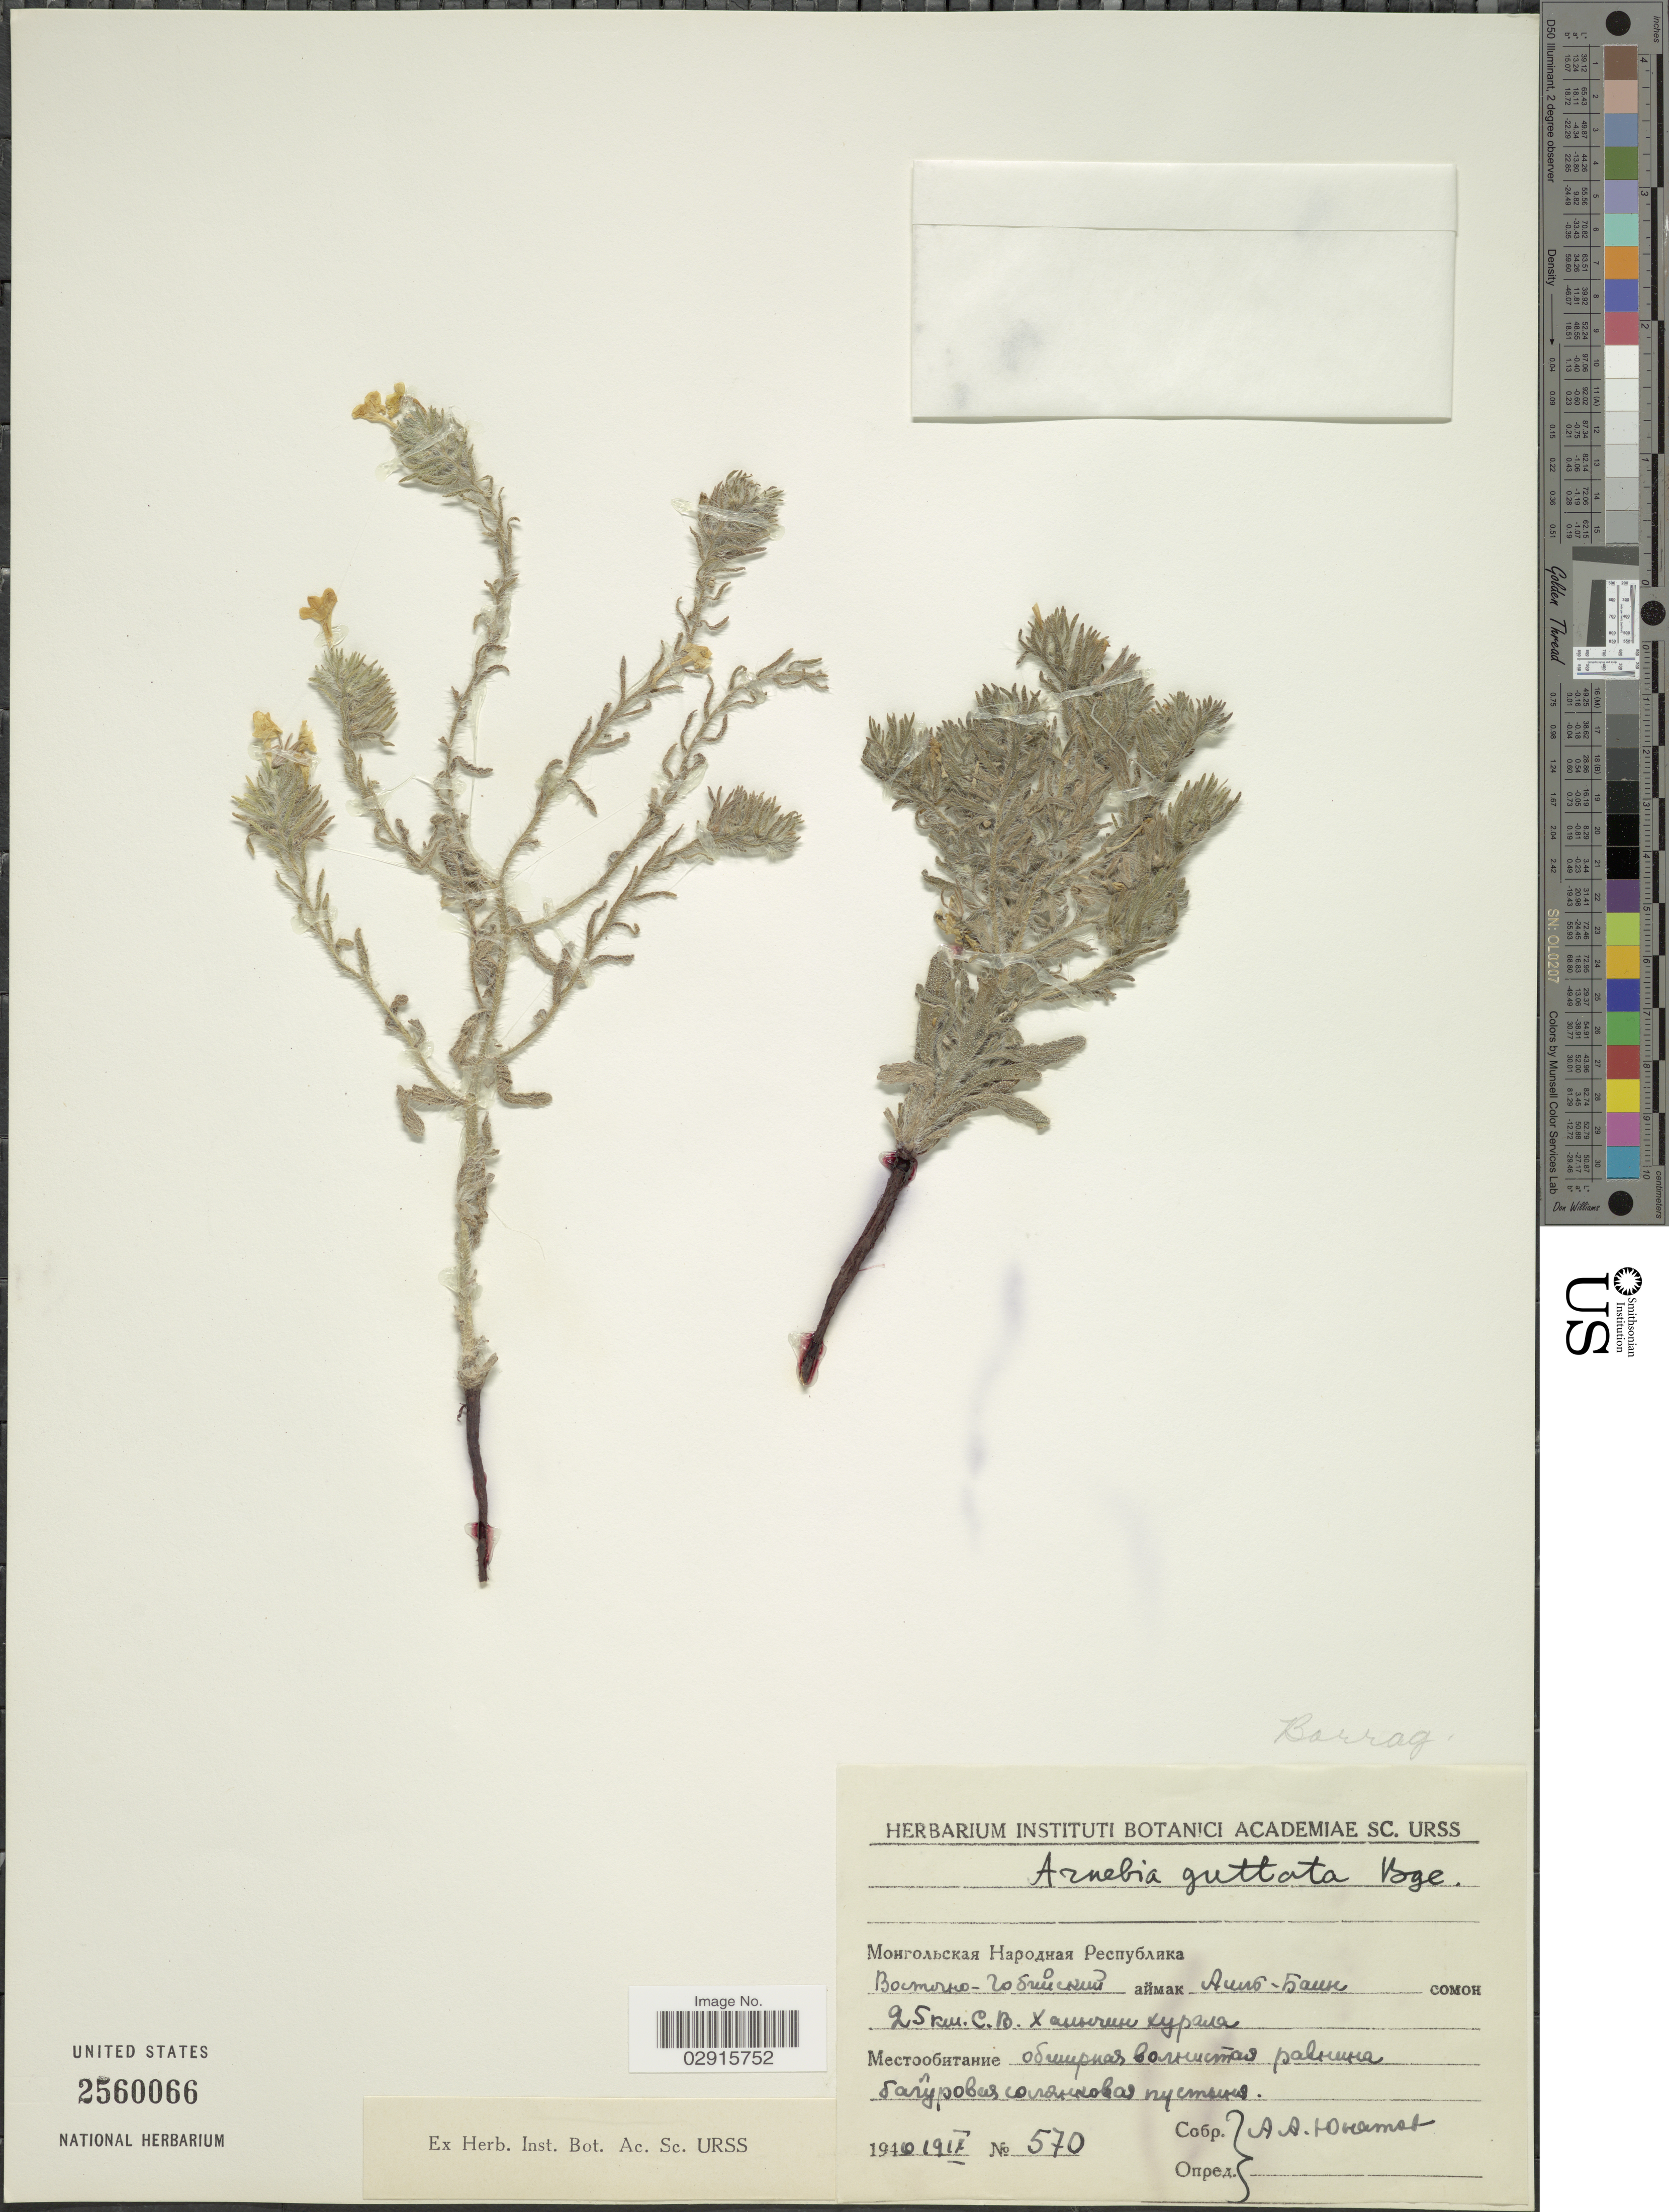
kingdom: Plantae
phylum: Tracheophyta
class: Magnoliopsida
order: Boraginales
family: Boraginaceae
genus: Arnebia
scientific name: Arnebia guttata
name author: Bunge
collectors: A. Unatov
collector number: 570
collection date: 1940-09-19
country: Mongolia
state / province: Dornogov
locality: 25 km NE of Honichin Hural.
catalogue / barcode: US 2560066